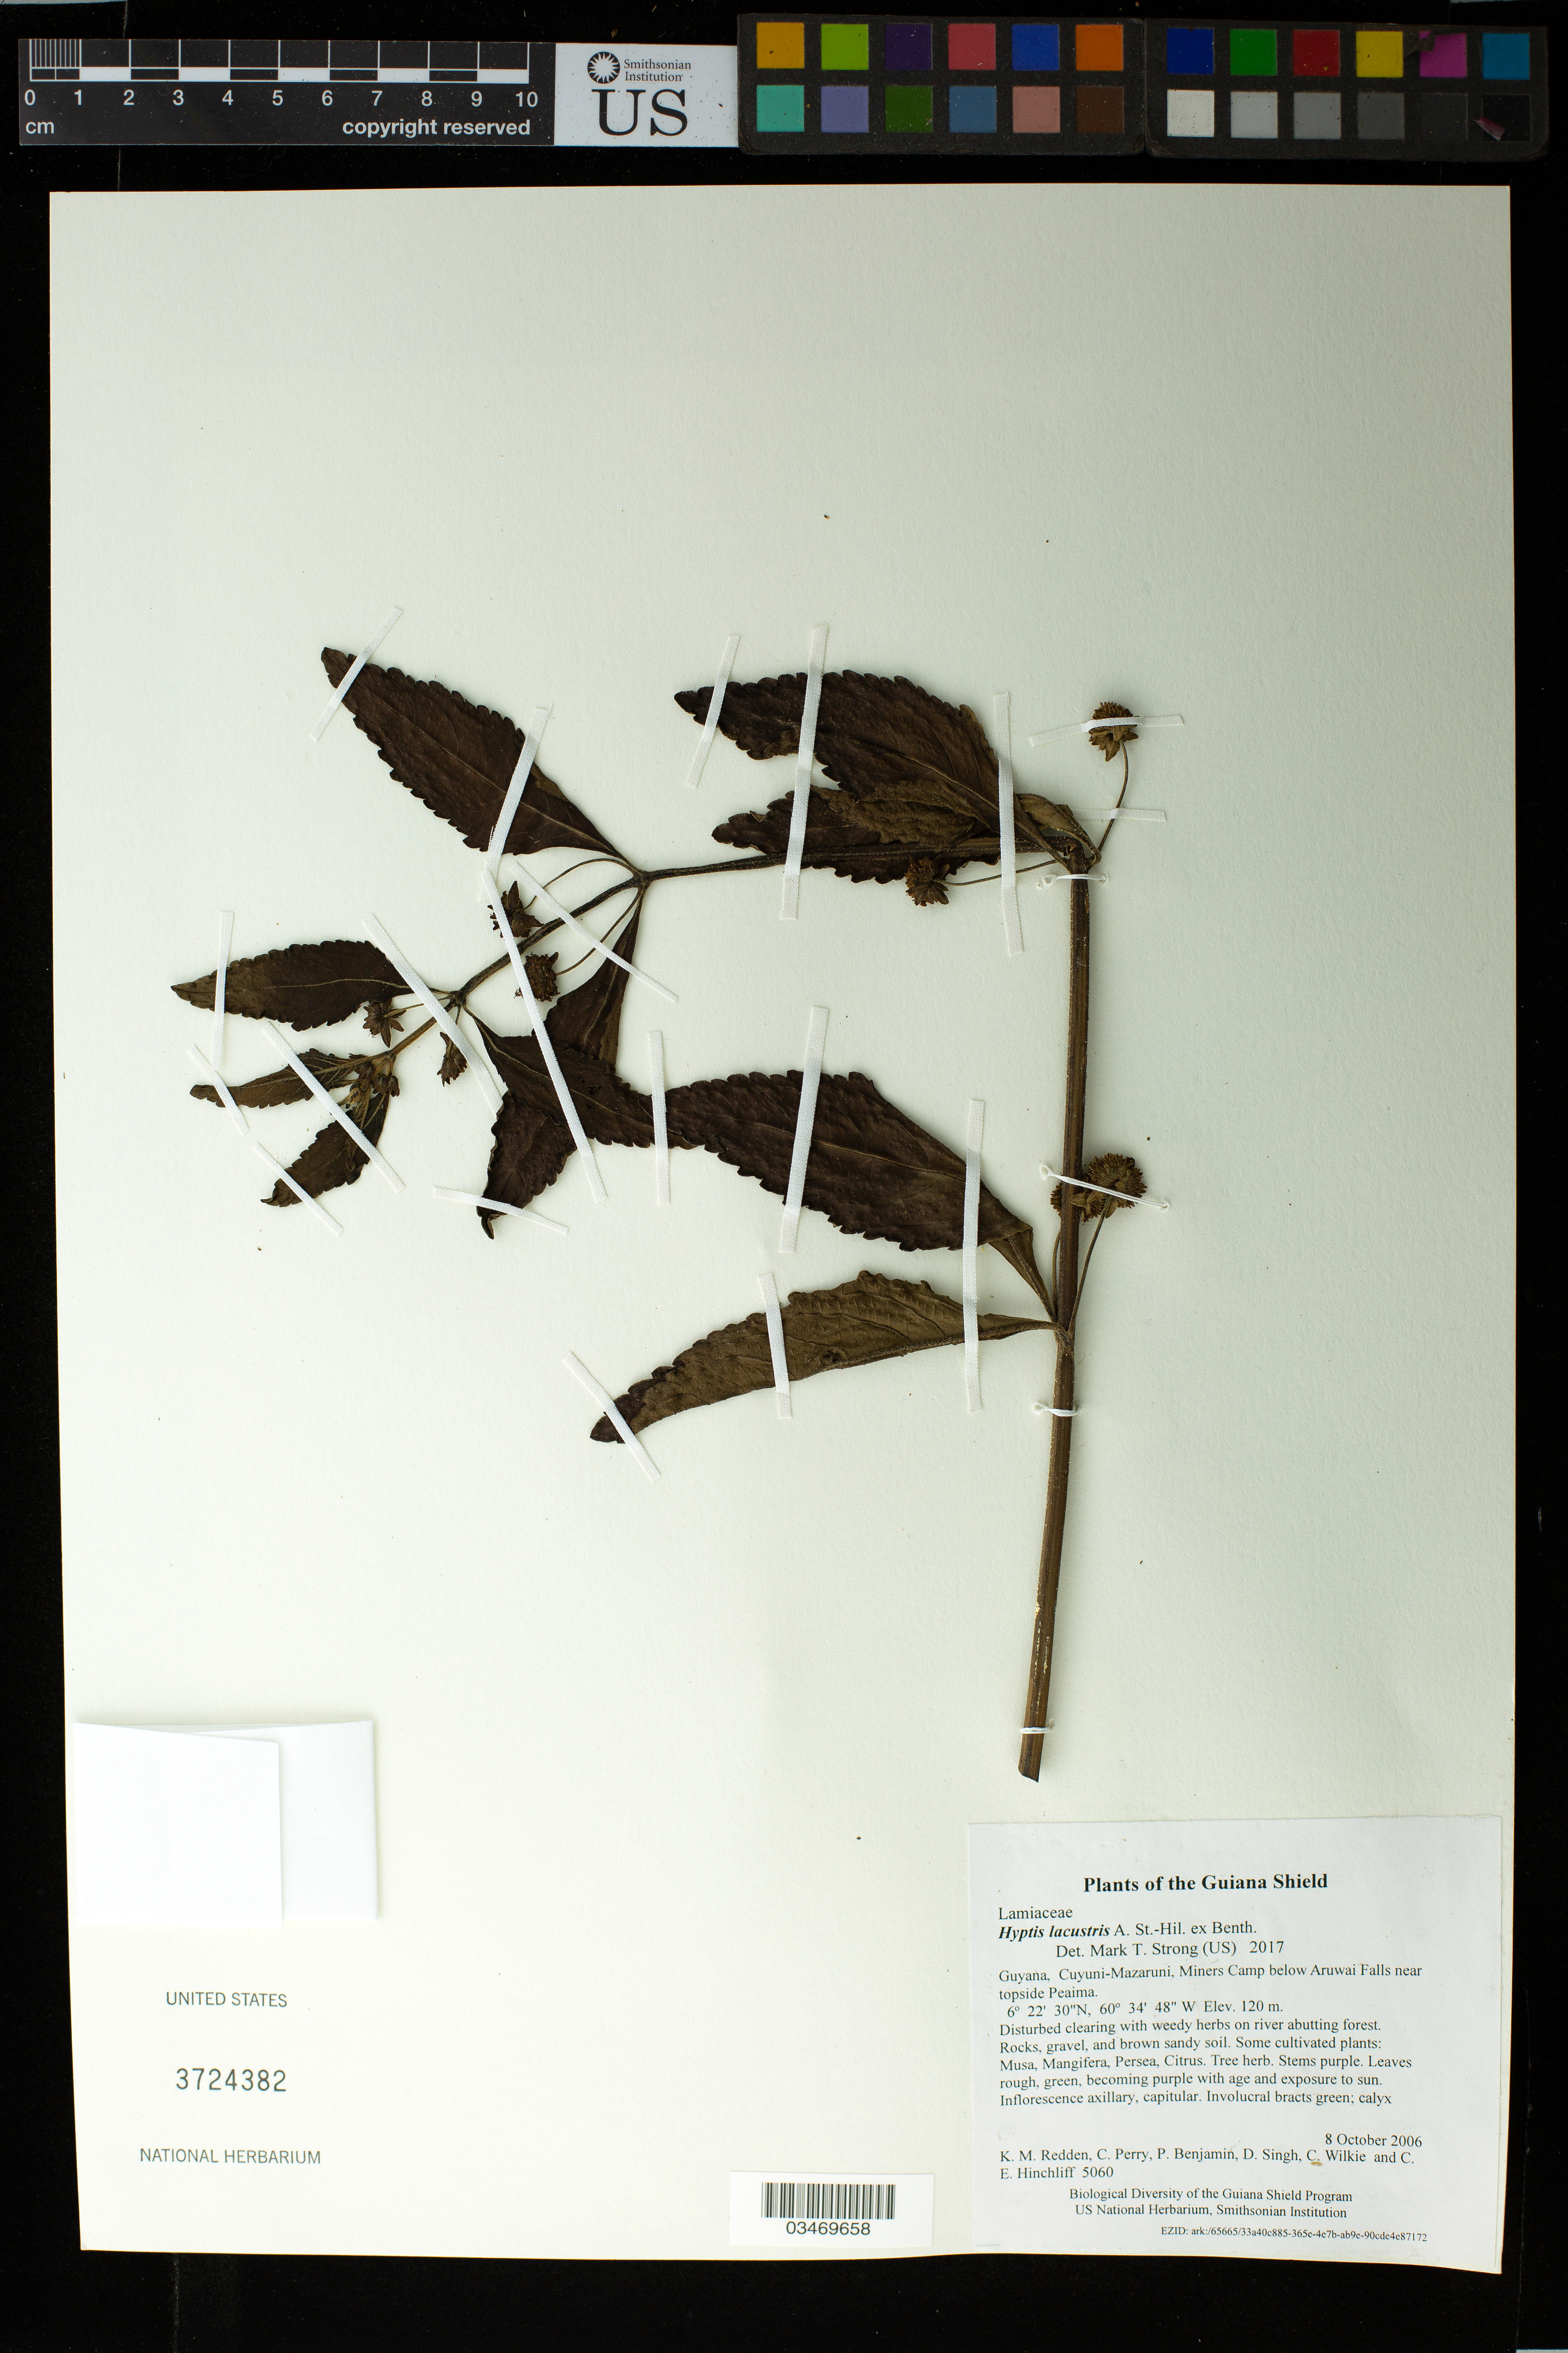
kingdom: Plantae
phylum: Tracheophyta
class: Magnoliopsida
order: Lamiales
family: Lamiaceae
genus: Hyptis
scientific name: Hyptis lacustris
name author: A. St.-Hil. ex Benth.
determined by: Strong, M. T., (US), Smithsonian Institution - National Museum of Natural History (UNITED STATES)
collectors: K. M. Redden, C. Perry, P. Benjamin, D. Singh, C. Wilkie & C. E. Hinchliff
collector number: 5060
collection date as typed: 8 October 2006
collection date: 2006-10-08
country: Guyana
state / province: Cuyuni-Mazaruni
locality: Miners Camp below Arawai Falls near topside Peaima.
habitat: Disturbed clearing with weedy herbs on river abutting forest. Rocks, gravel, and brown sandy soil. Some cultivated plants: Musa, Mangifera, Persea, Citrus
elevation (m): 120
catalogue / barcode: US 3724382